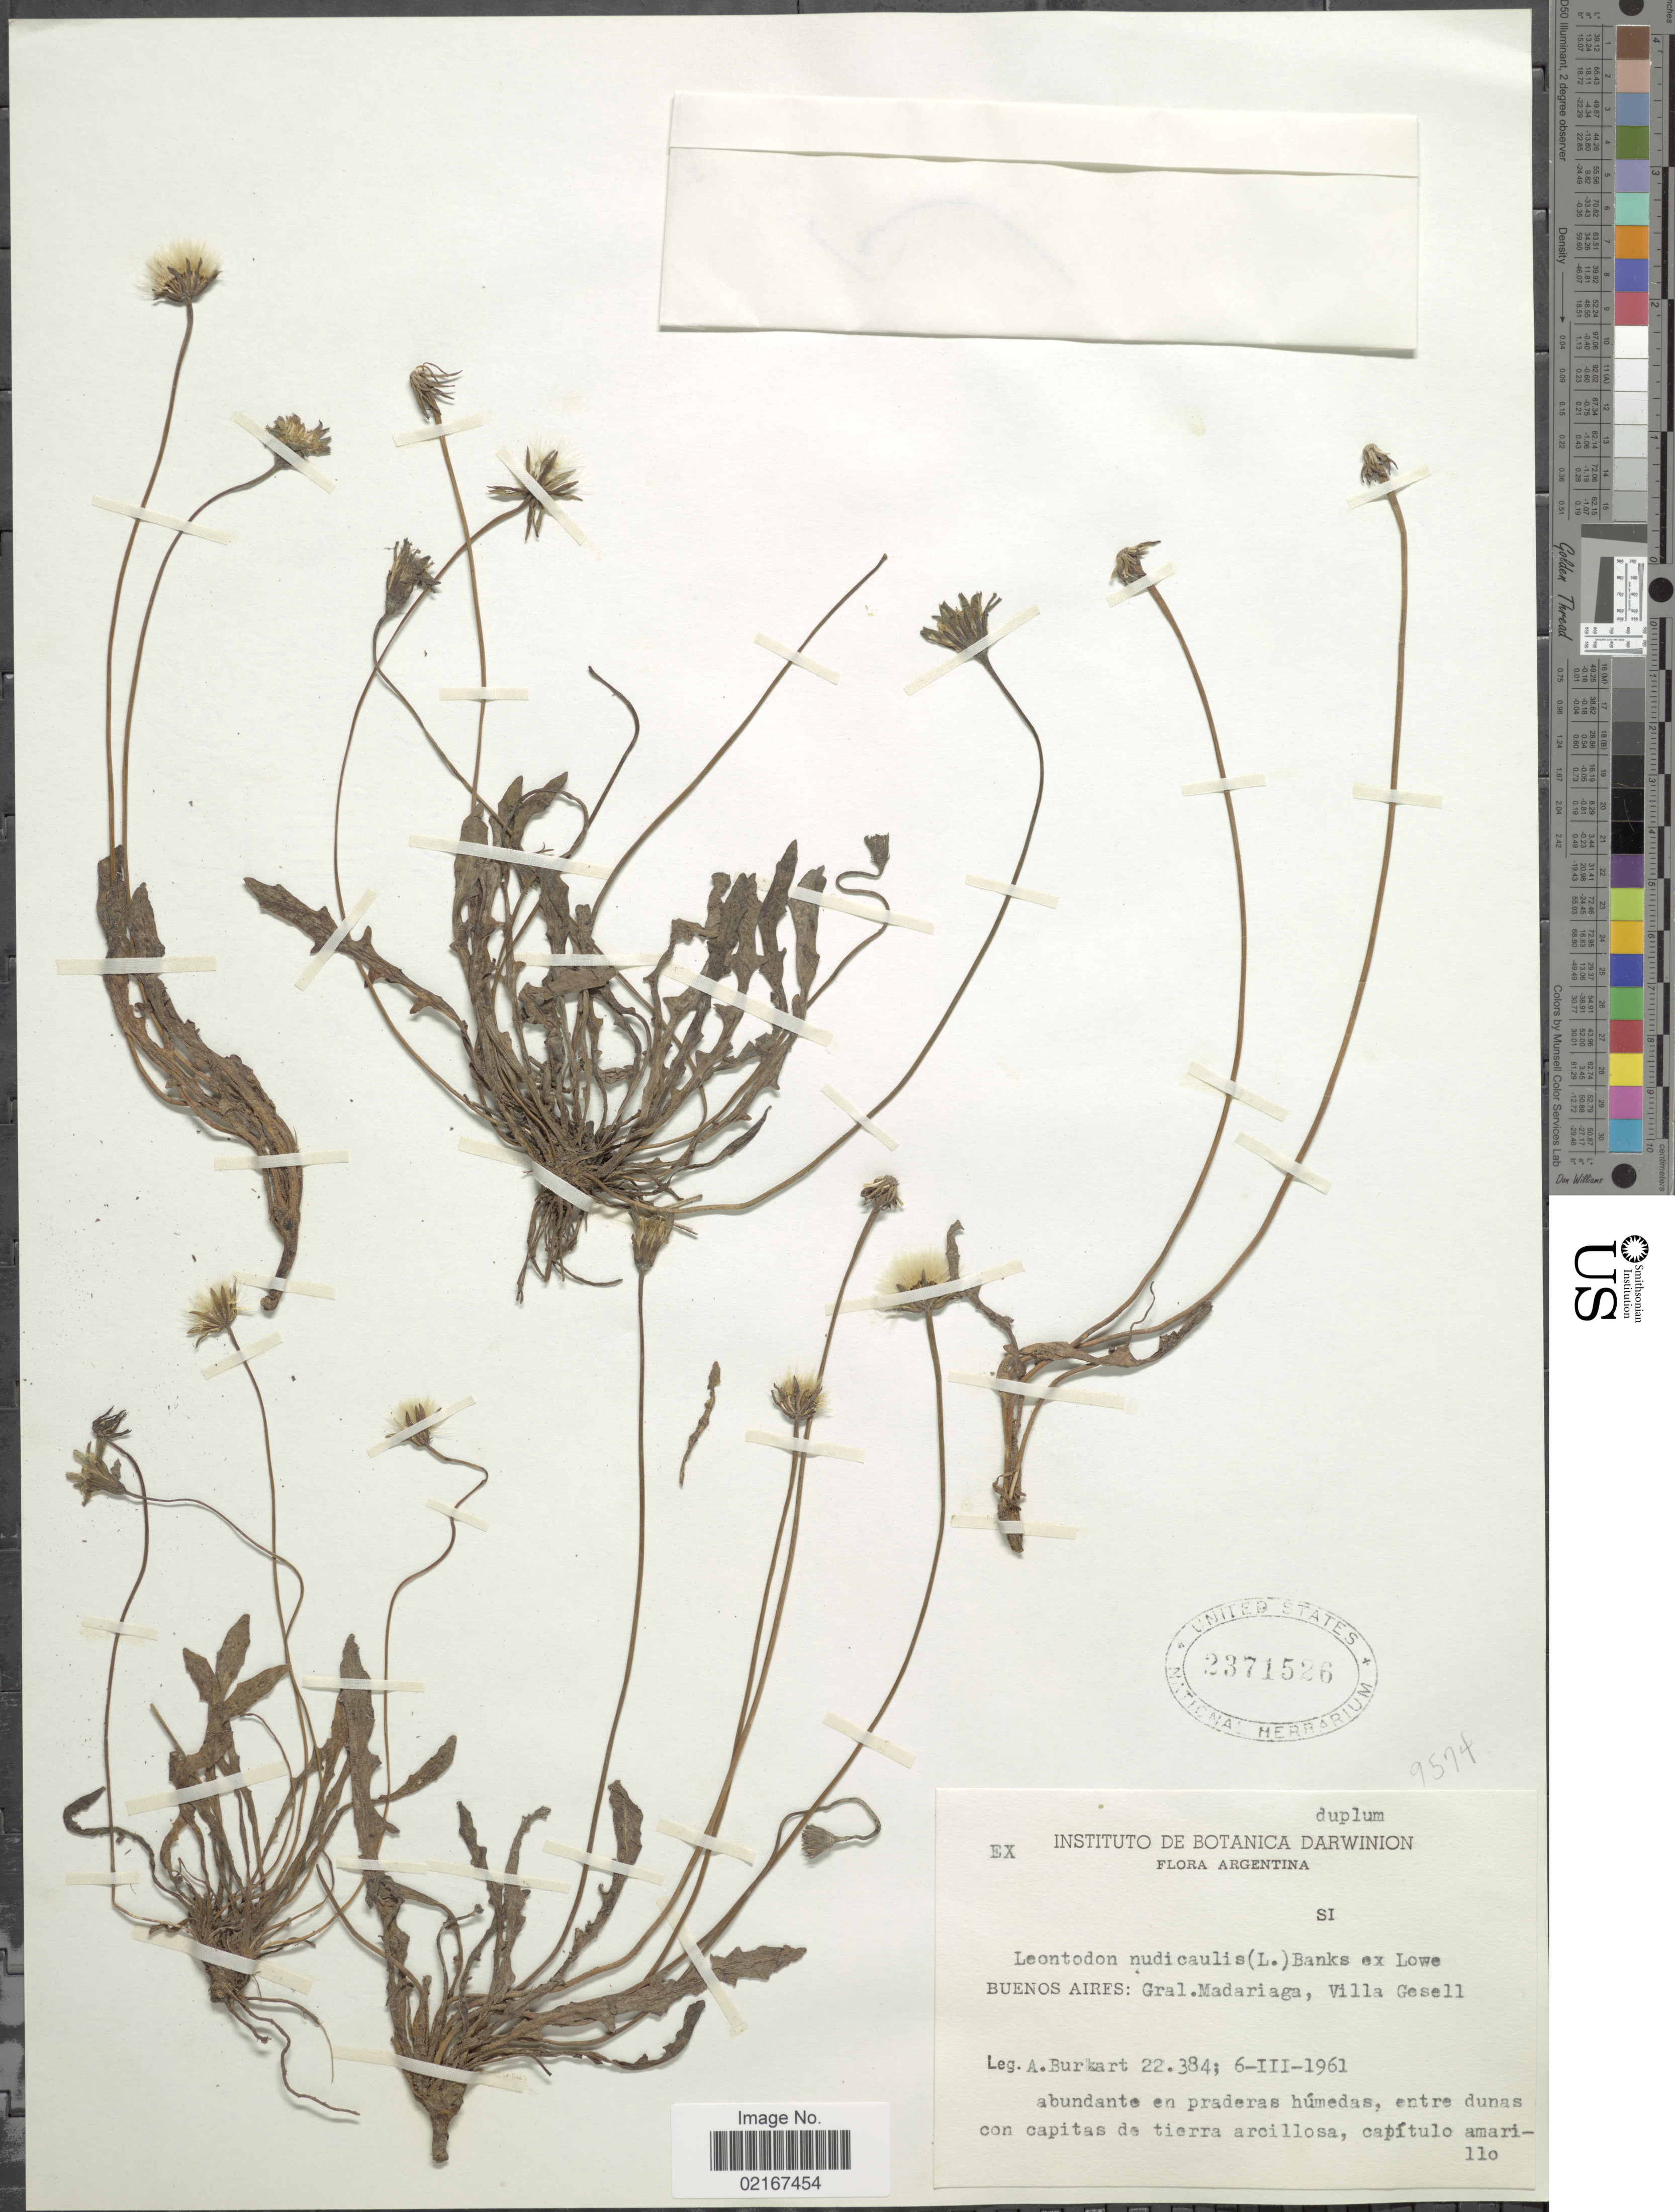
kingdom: Plantae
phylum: Tracheophyta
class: Magnoliopsida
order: Asterales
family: Asteraceae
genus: Leontodon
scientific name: Leontodon saxatilis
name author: Lam.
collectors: A. E. Burkart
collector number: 22384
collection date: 1961-03-06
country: Argentina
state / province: Buenos Aires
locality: Gral. Madariaga, Villa Gesell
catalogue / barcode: US 2371526